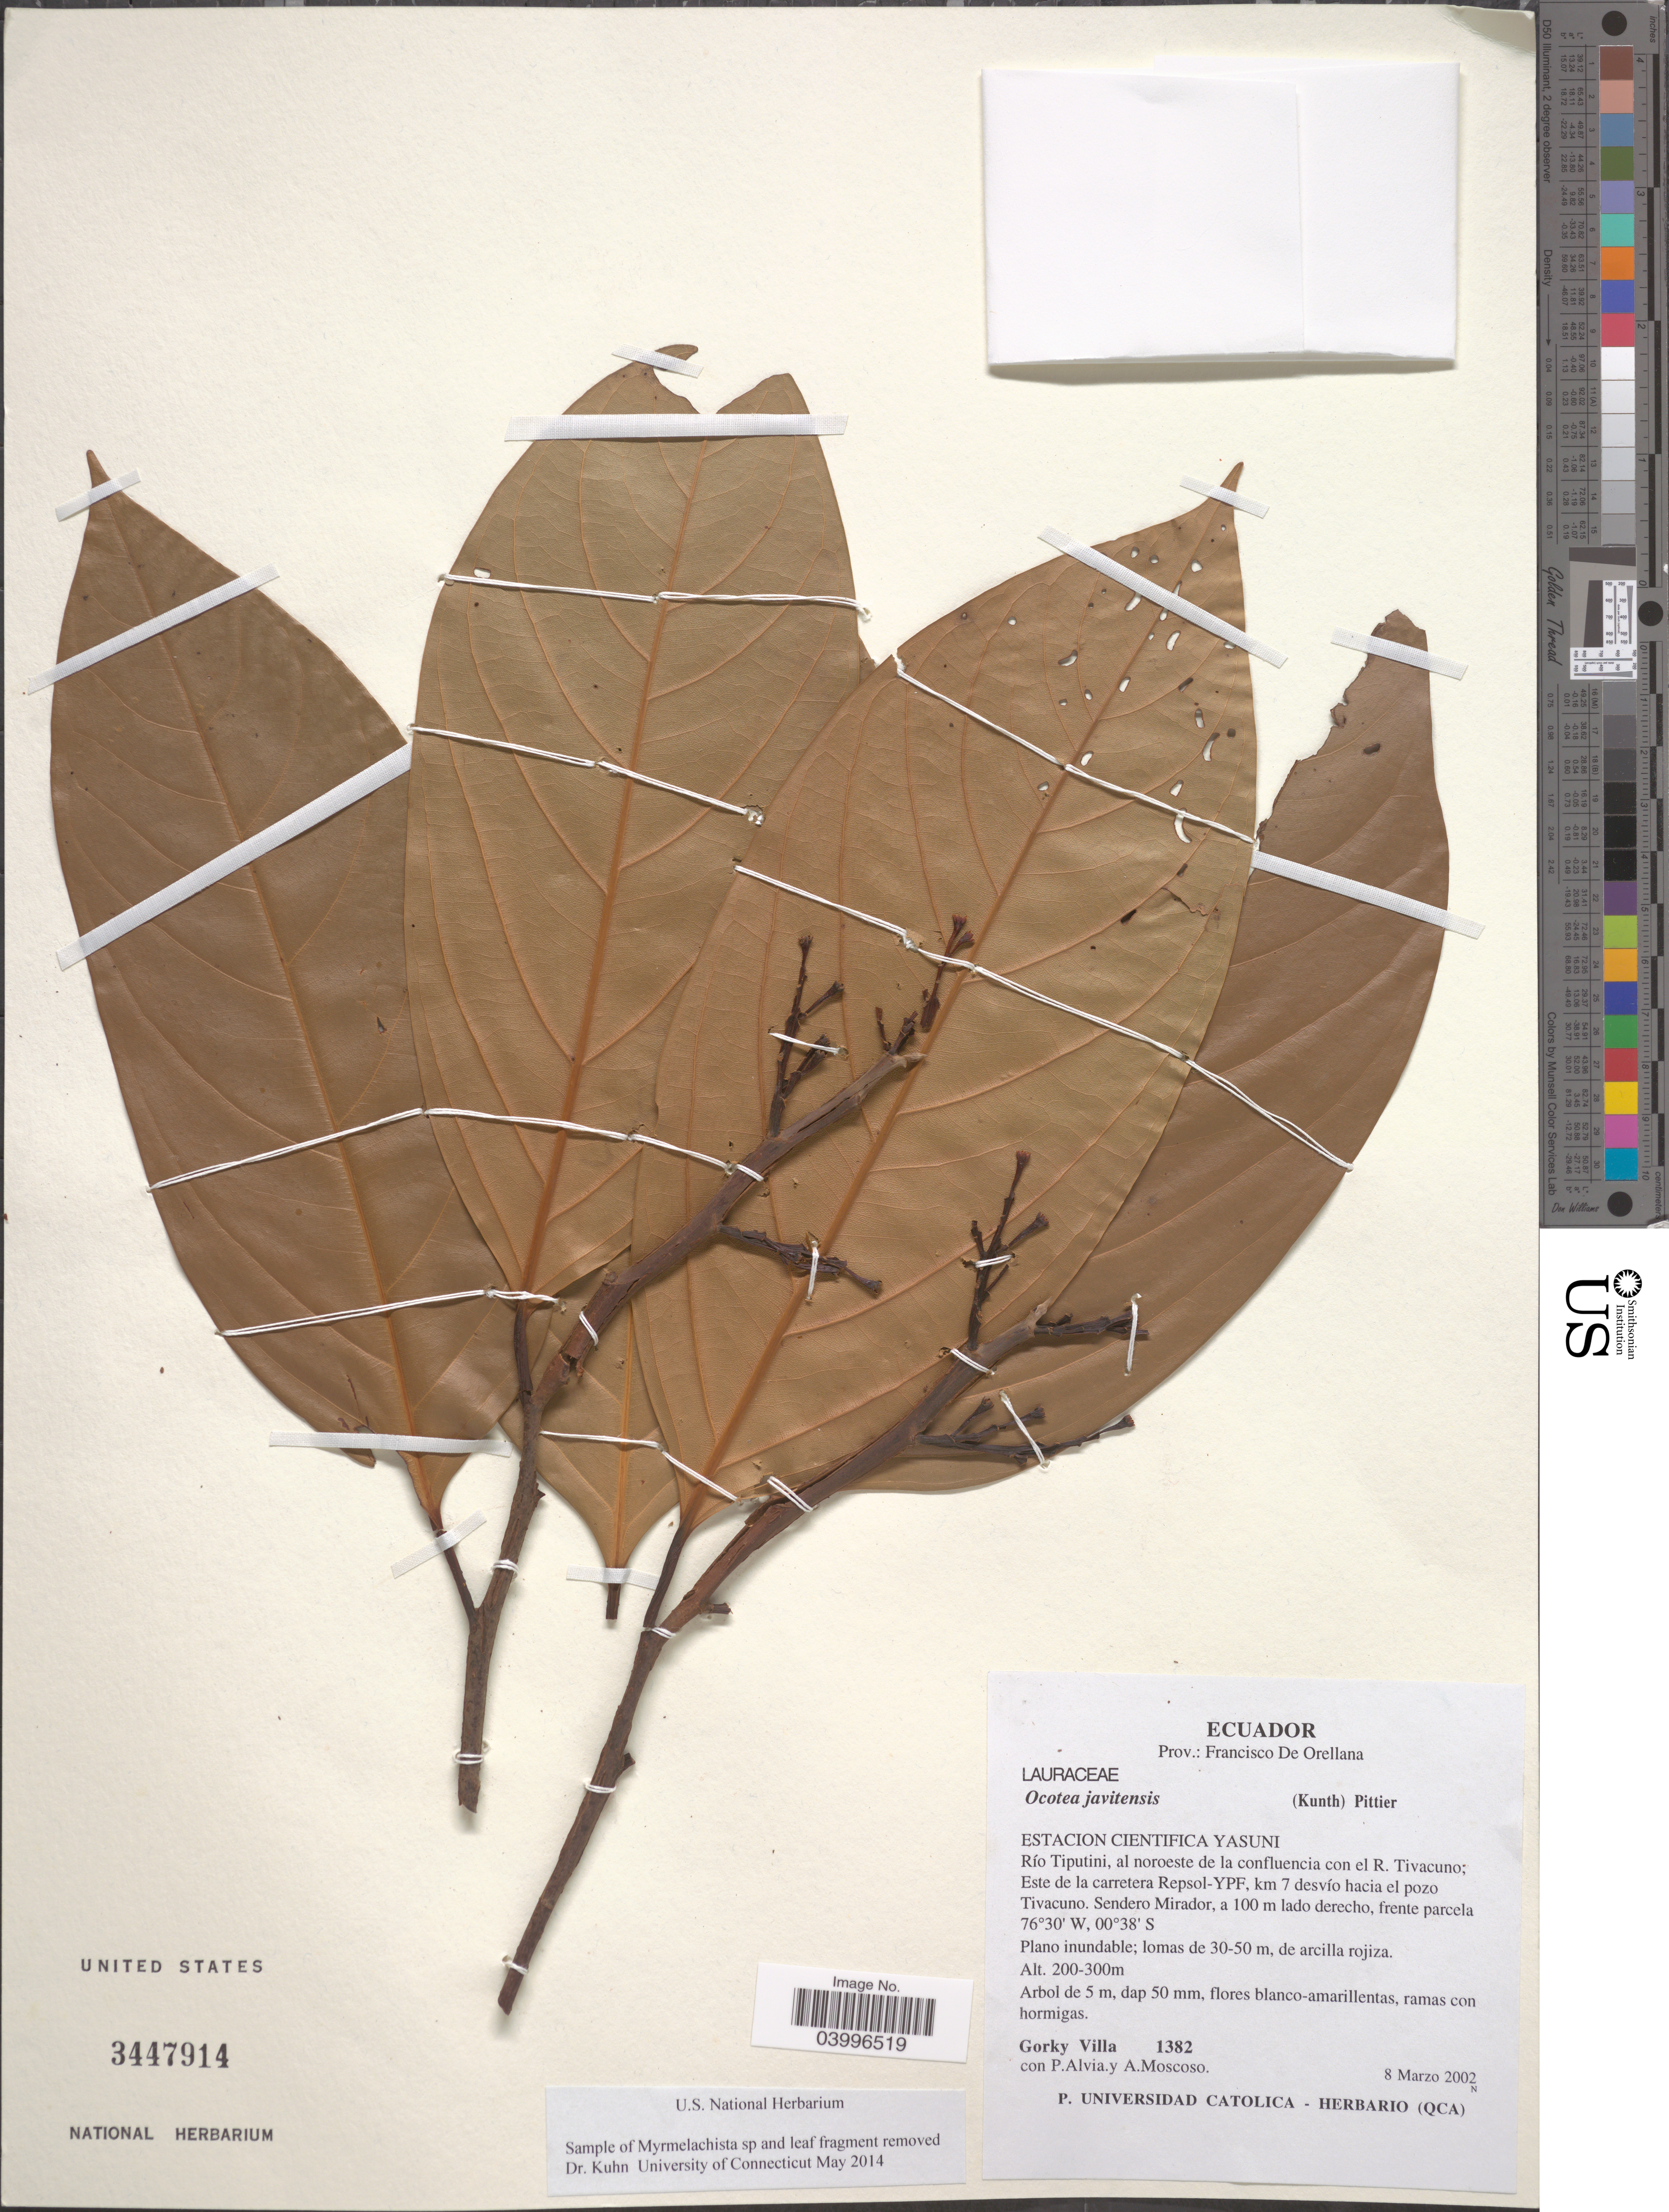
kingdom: Plantae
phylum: Tracheophyta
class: Magnoliopsida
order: Laurales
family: Lauraceae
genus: Ocotea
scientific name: Ocotea javitensis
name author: (Kunth) Pittier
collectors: G. Villa, P. Alvia & A. Moscoso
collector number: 1382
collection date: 2002-03-08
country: Ecuador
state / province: Orellana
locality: Prov.: Francisco De Orellana. ESTACION CIENTIFICA YASUNI. Río Tiputini, al noroeste de la confluencia con el R. Tivacuno; Este de la carretera Respol-YPF, km 7 desvío hacia el pozo Tivacuno. Sendero Mirador, a 100 m lado derecho, frente parcela.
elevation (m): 200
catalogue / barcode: US 3447914